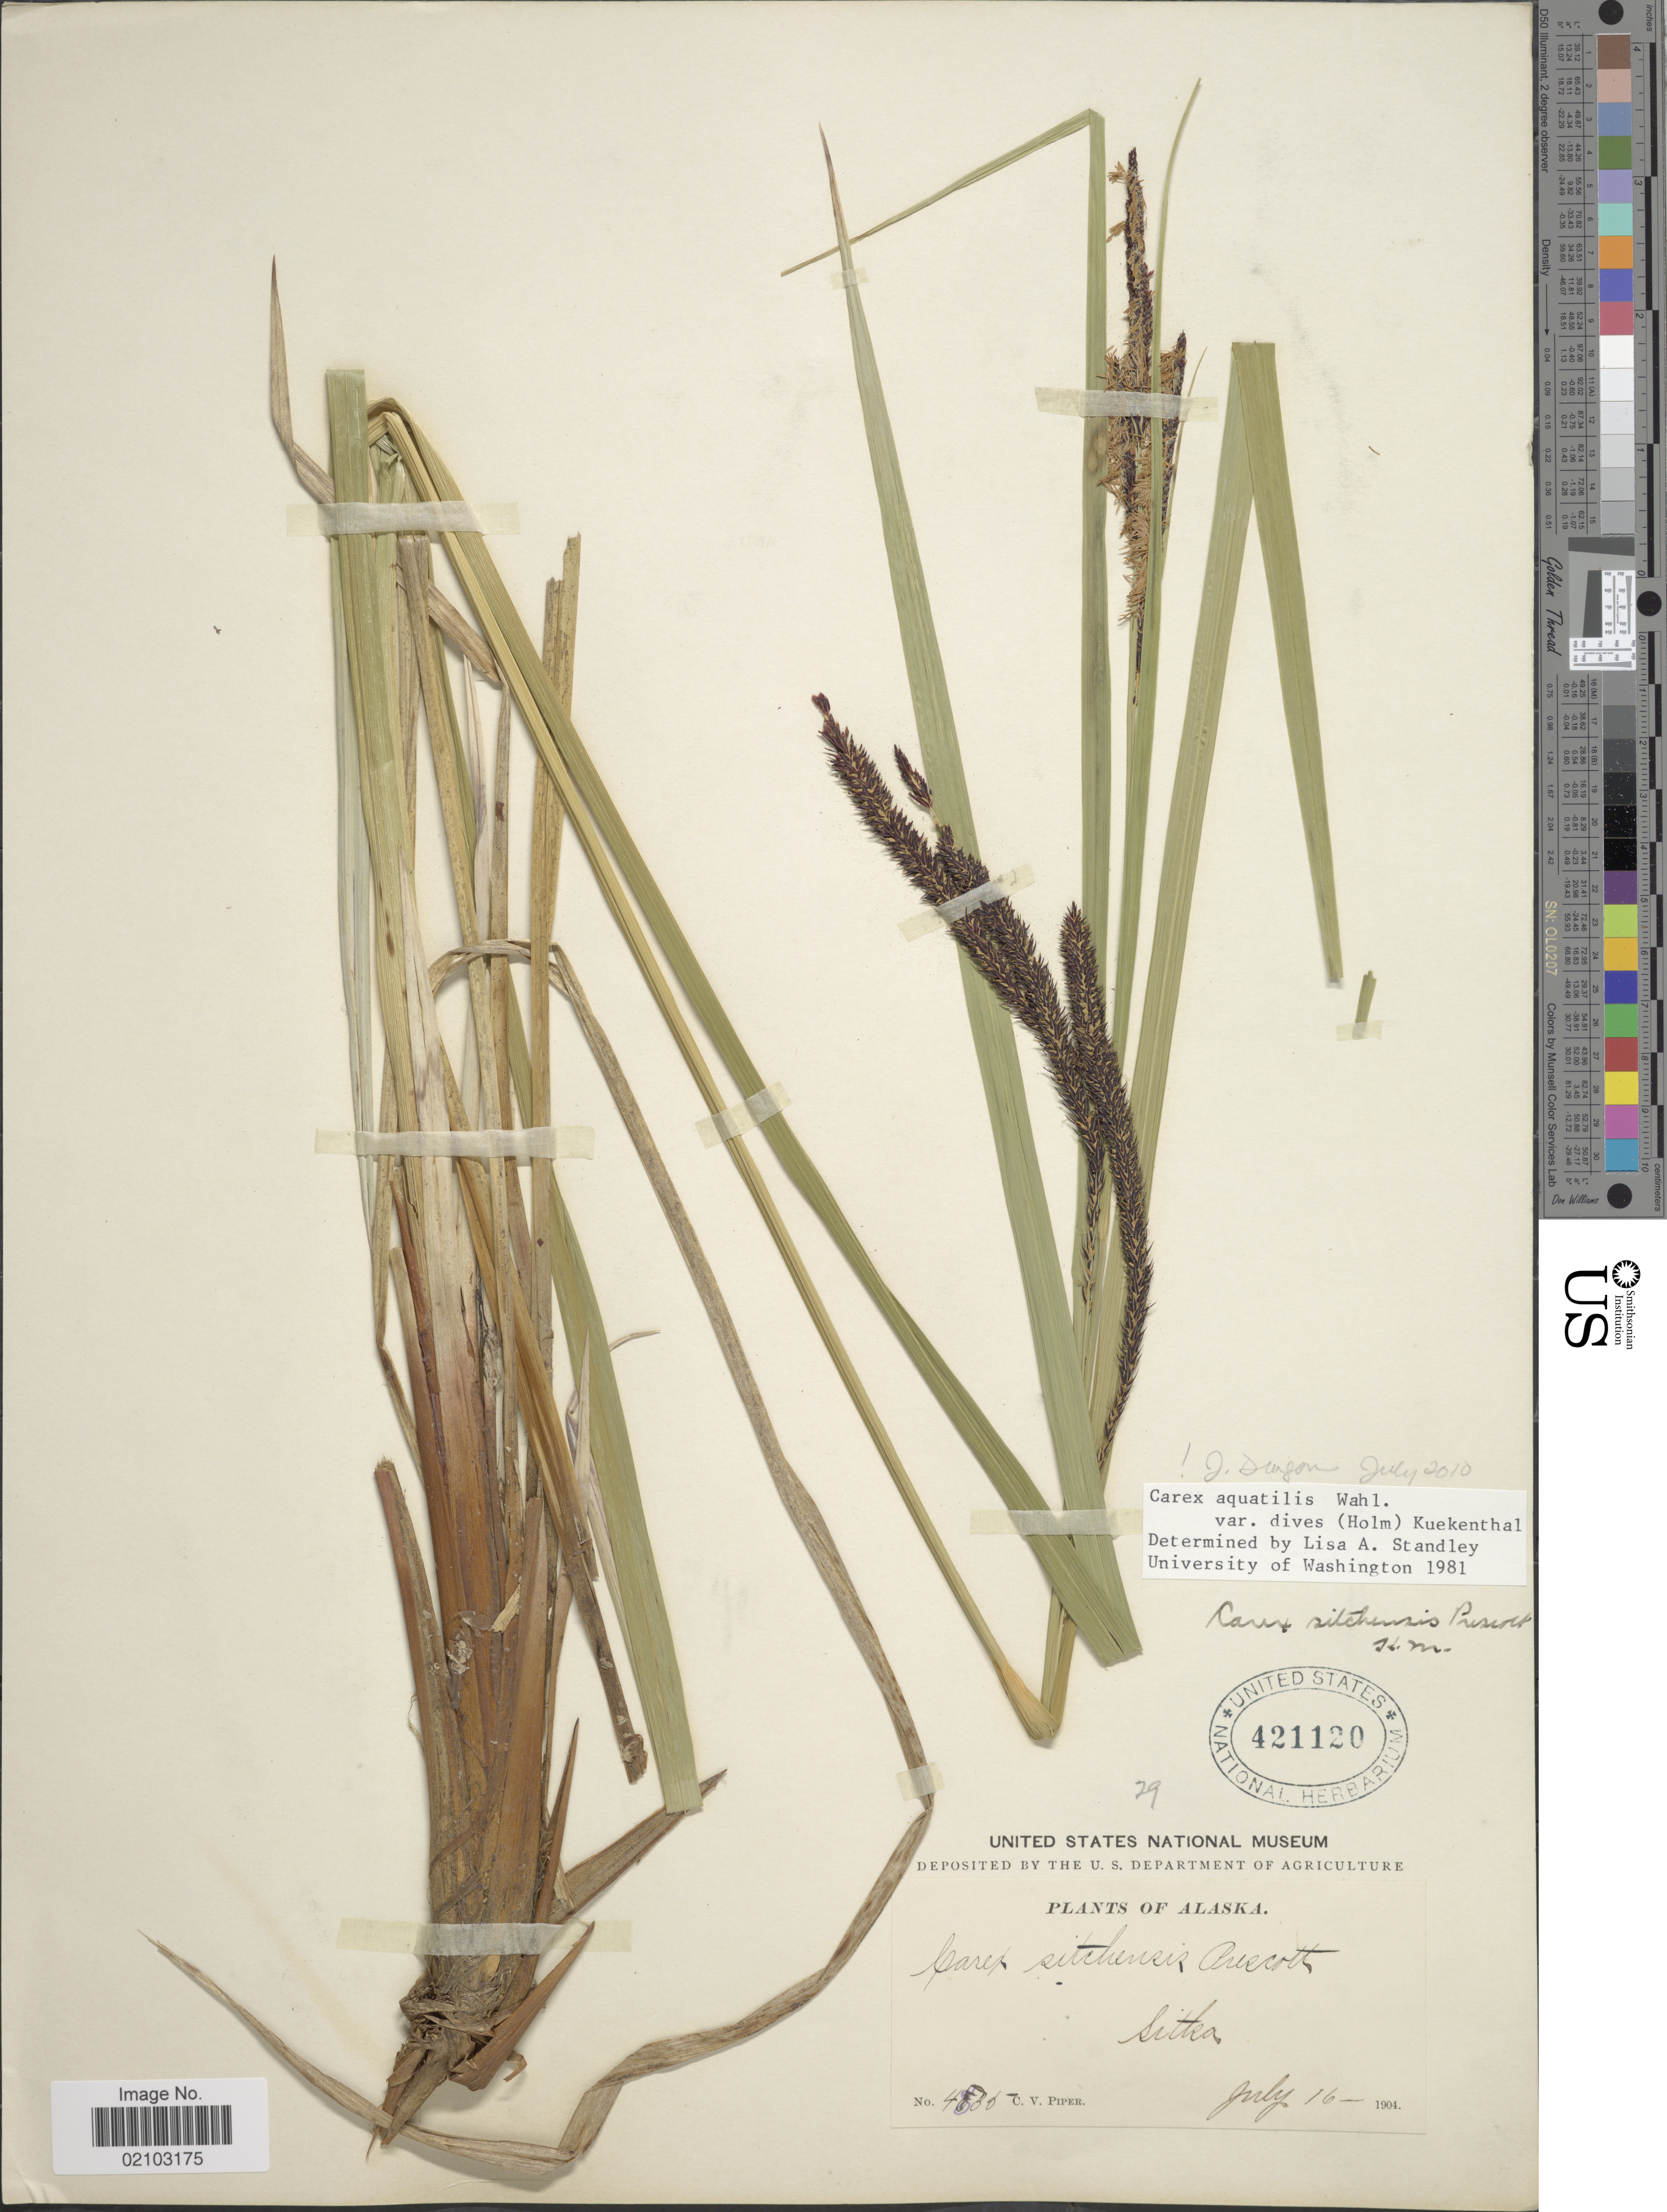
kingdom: Plantae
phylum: Tracheophyta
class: Liliopsida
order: Poales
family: Cyperaceae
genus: Carex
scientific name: Carex aquatilis var. dives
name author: (Holm) Kük.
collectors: C. V. Piper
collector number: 4836*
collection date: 1904-07-16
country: United States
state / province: Alaska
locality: Sitka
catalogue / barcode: US 421120